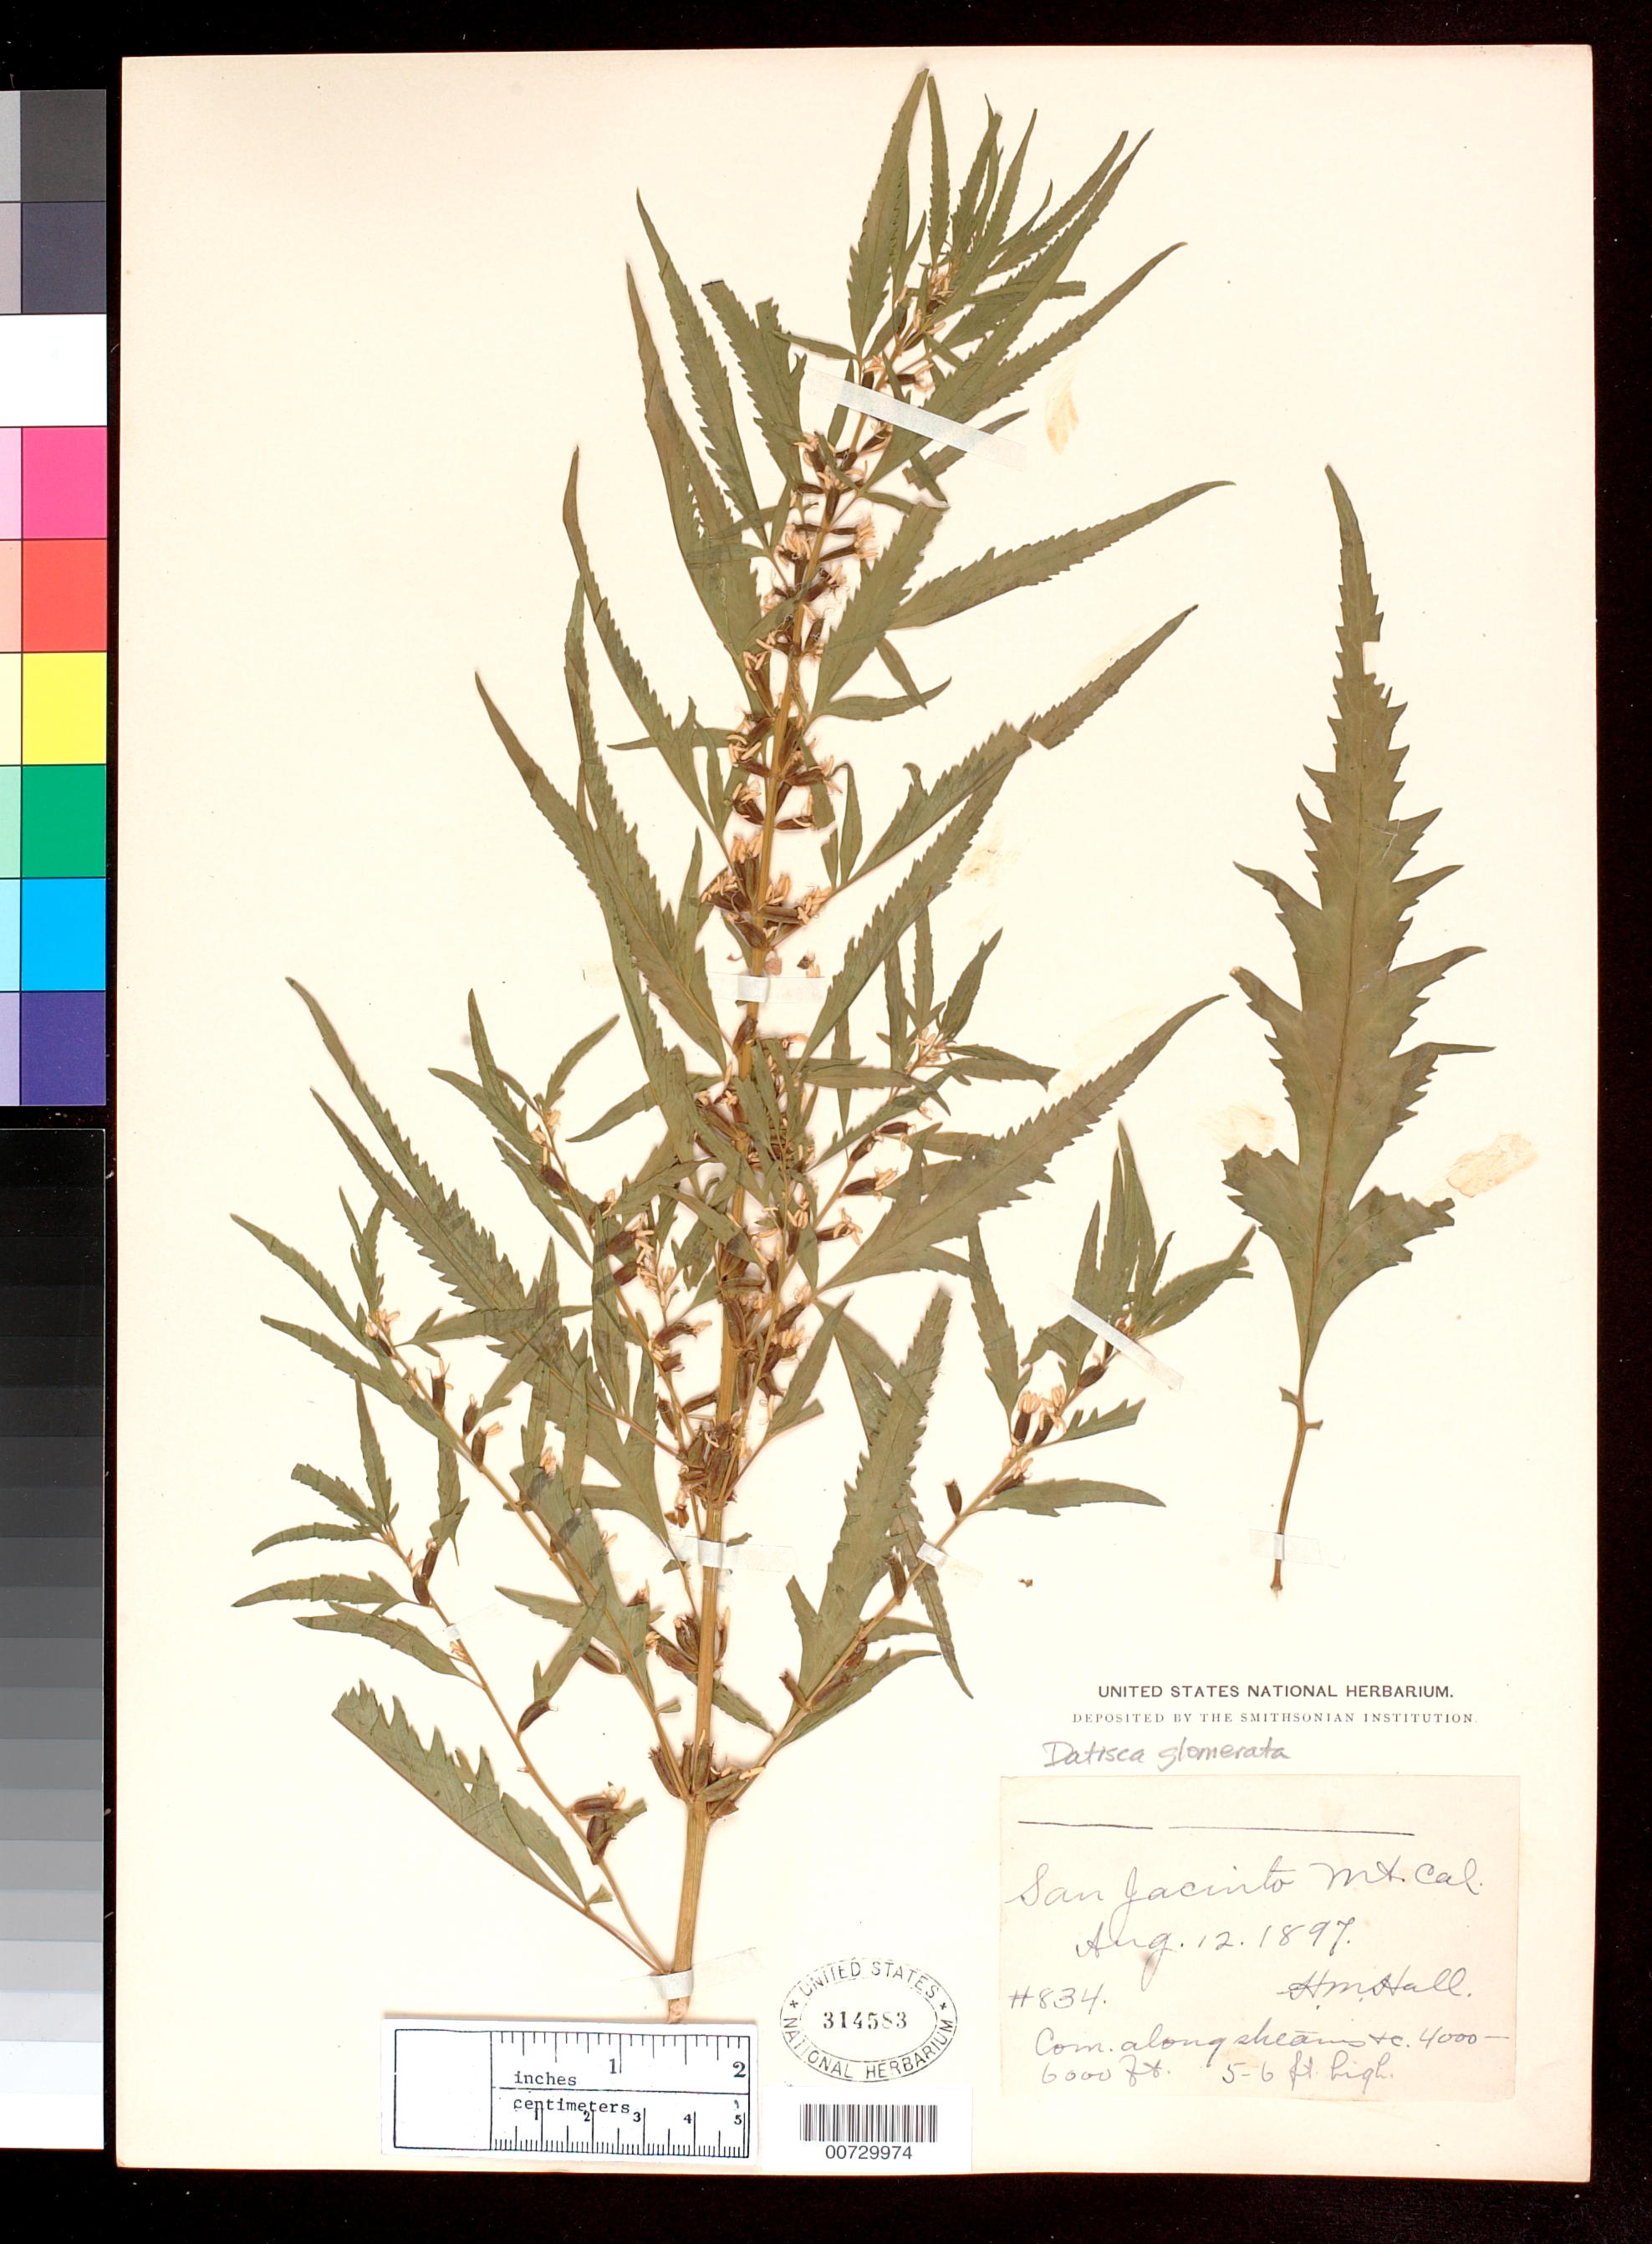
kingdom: Plantae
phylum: Tracheophyta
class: Magnoliopsida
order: Cucurbitales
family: Datiscaceae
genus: Datisca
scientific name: Datisca glomerata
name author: (C. Presl) Baill.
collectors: H. M. Hall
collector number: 834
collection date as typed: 12 Aug 1897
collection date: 1897-08-12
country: United States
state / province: California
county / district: Riverside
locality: San Jacinto Mt.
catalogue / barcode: US 314583